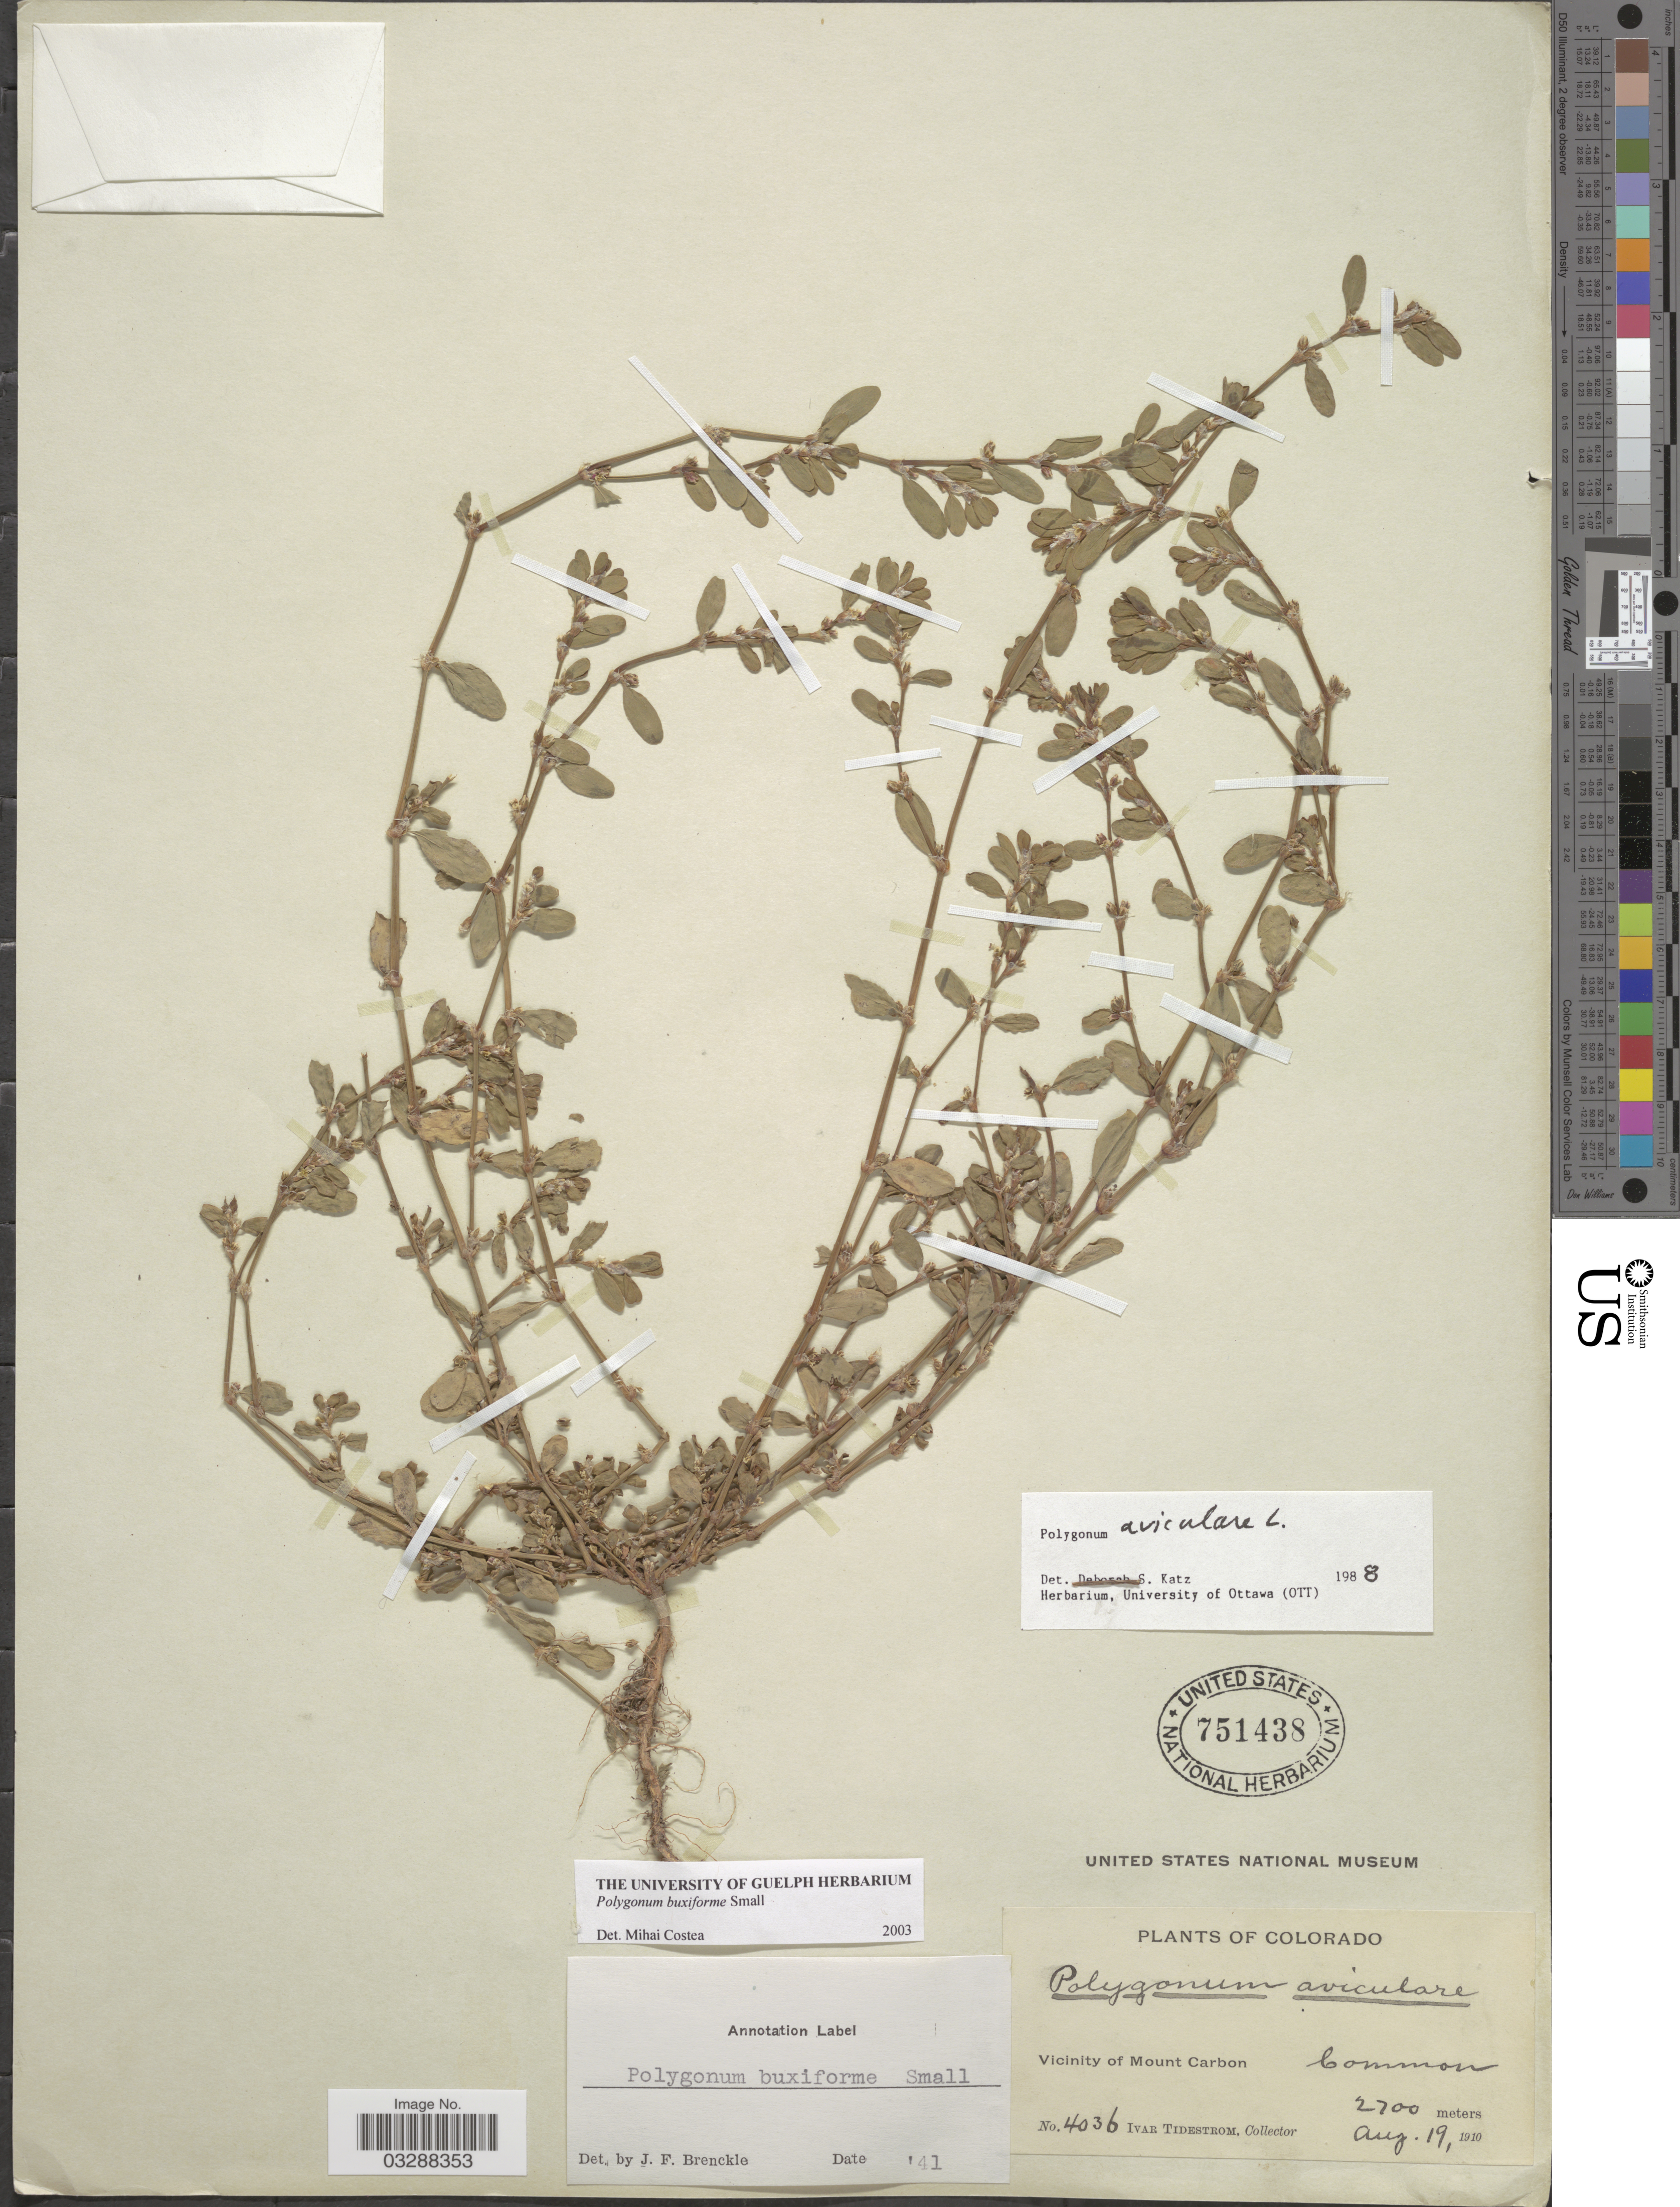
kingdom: Plantae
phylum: Tracheophyta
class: Magnoliopsida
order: Caryophyllales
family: Polygonaceae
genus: Polygonum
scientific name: Polygonum buxiforme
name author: Small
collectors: I. F. Tidestrom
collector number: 4036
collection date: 1910-08-19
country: United States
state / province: Colorado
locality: Vicinity of Mount Carbon.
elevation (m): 2700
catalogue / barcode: US 751438